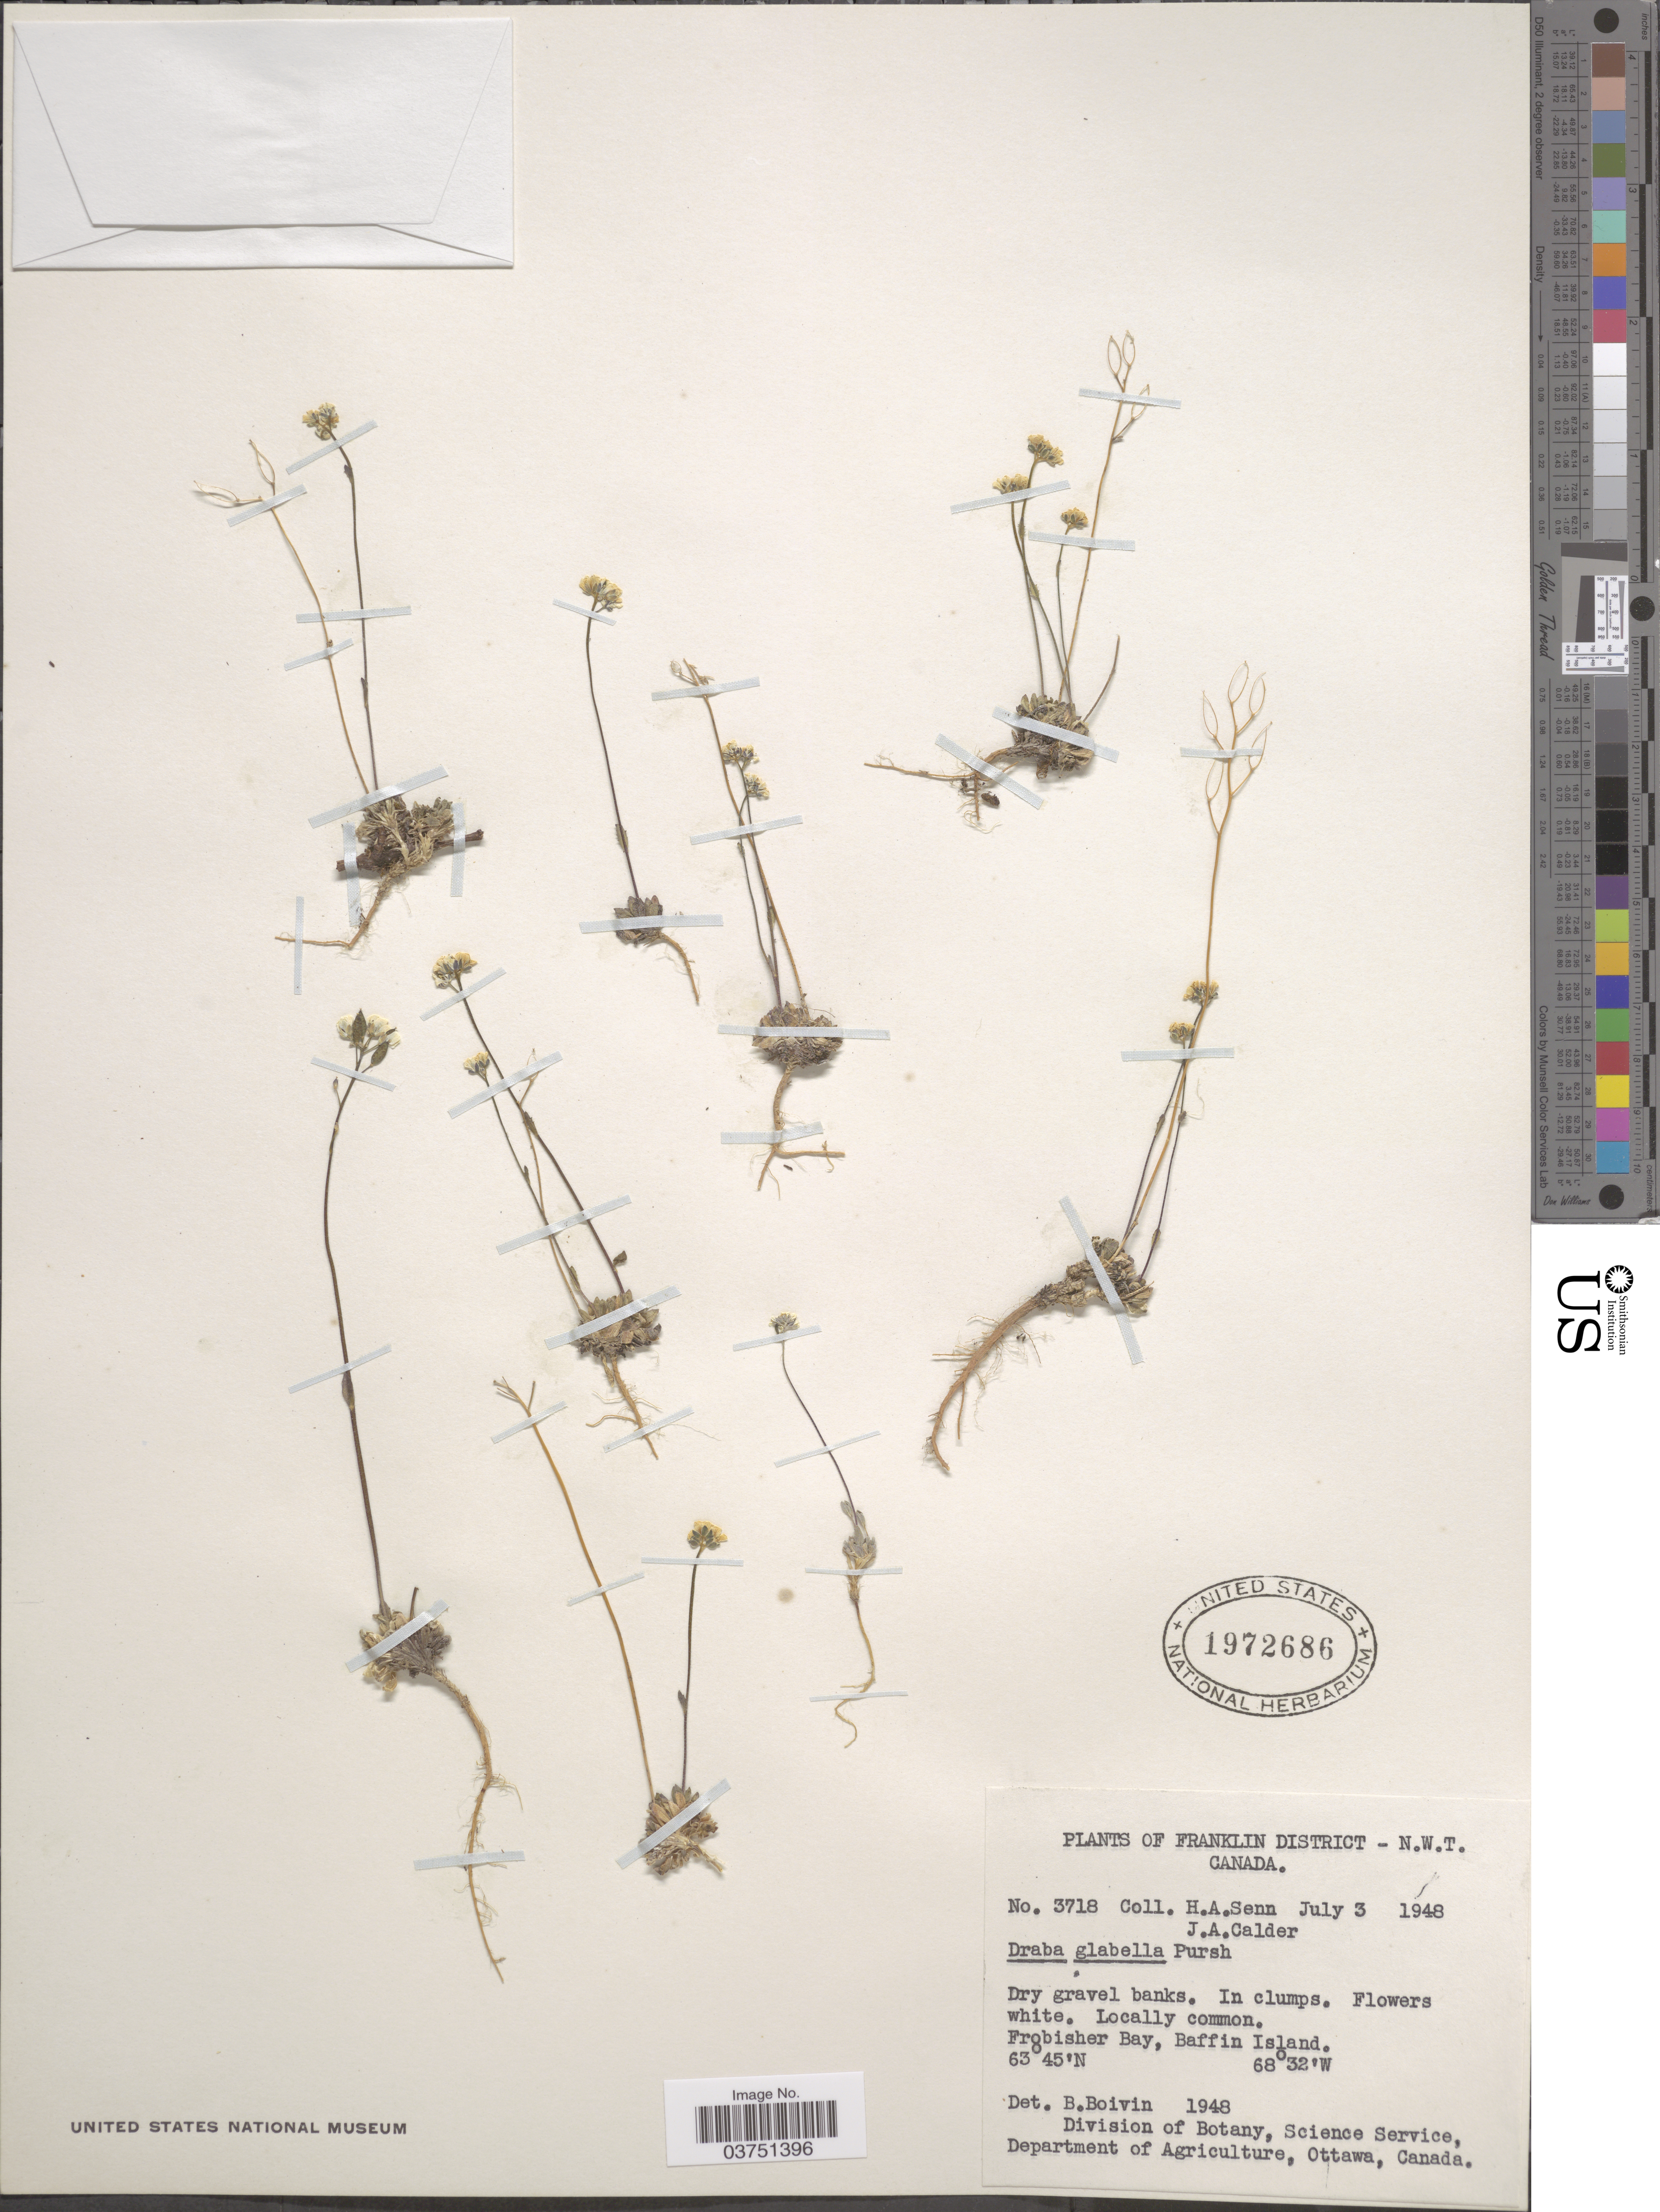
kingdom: Plantae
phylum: Tracheophyta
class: Magnoliopsida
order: Brassicales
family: Brassicaceae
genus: Draba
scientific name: Draba glabella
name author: Pursh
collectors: H. Senn & J. A. Calder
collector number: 3718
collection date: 1948-07-03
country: Canada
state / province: Northwest Territories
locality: Franklin District- N.W.T. Frobisher Bay, Baffin Island.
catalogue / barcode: US 1972686